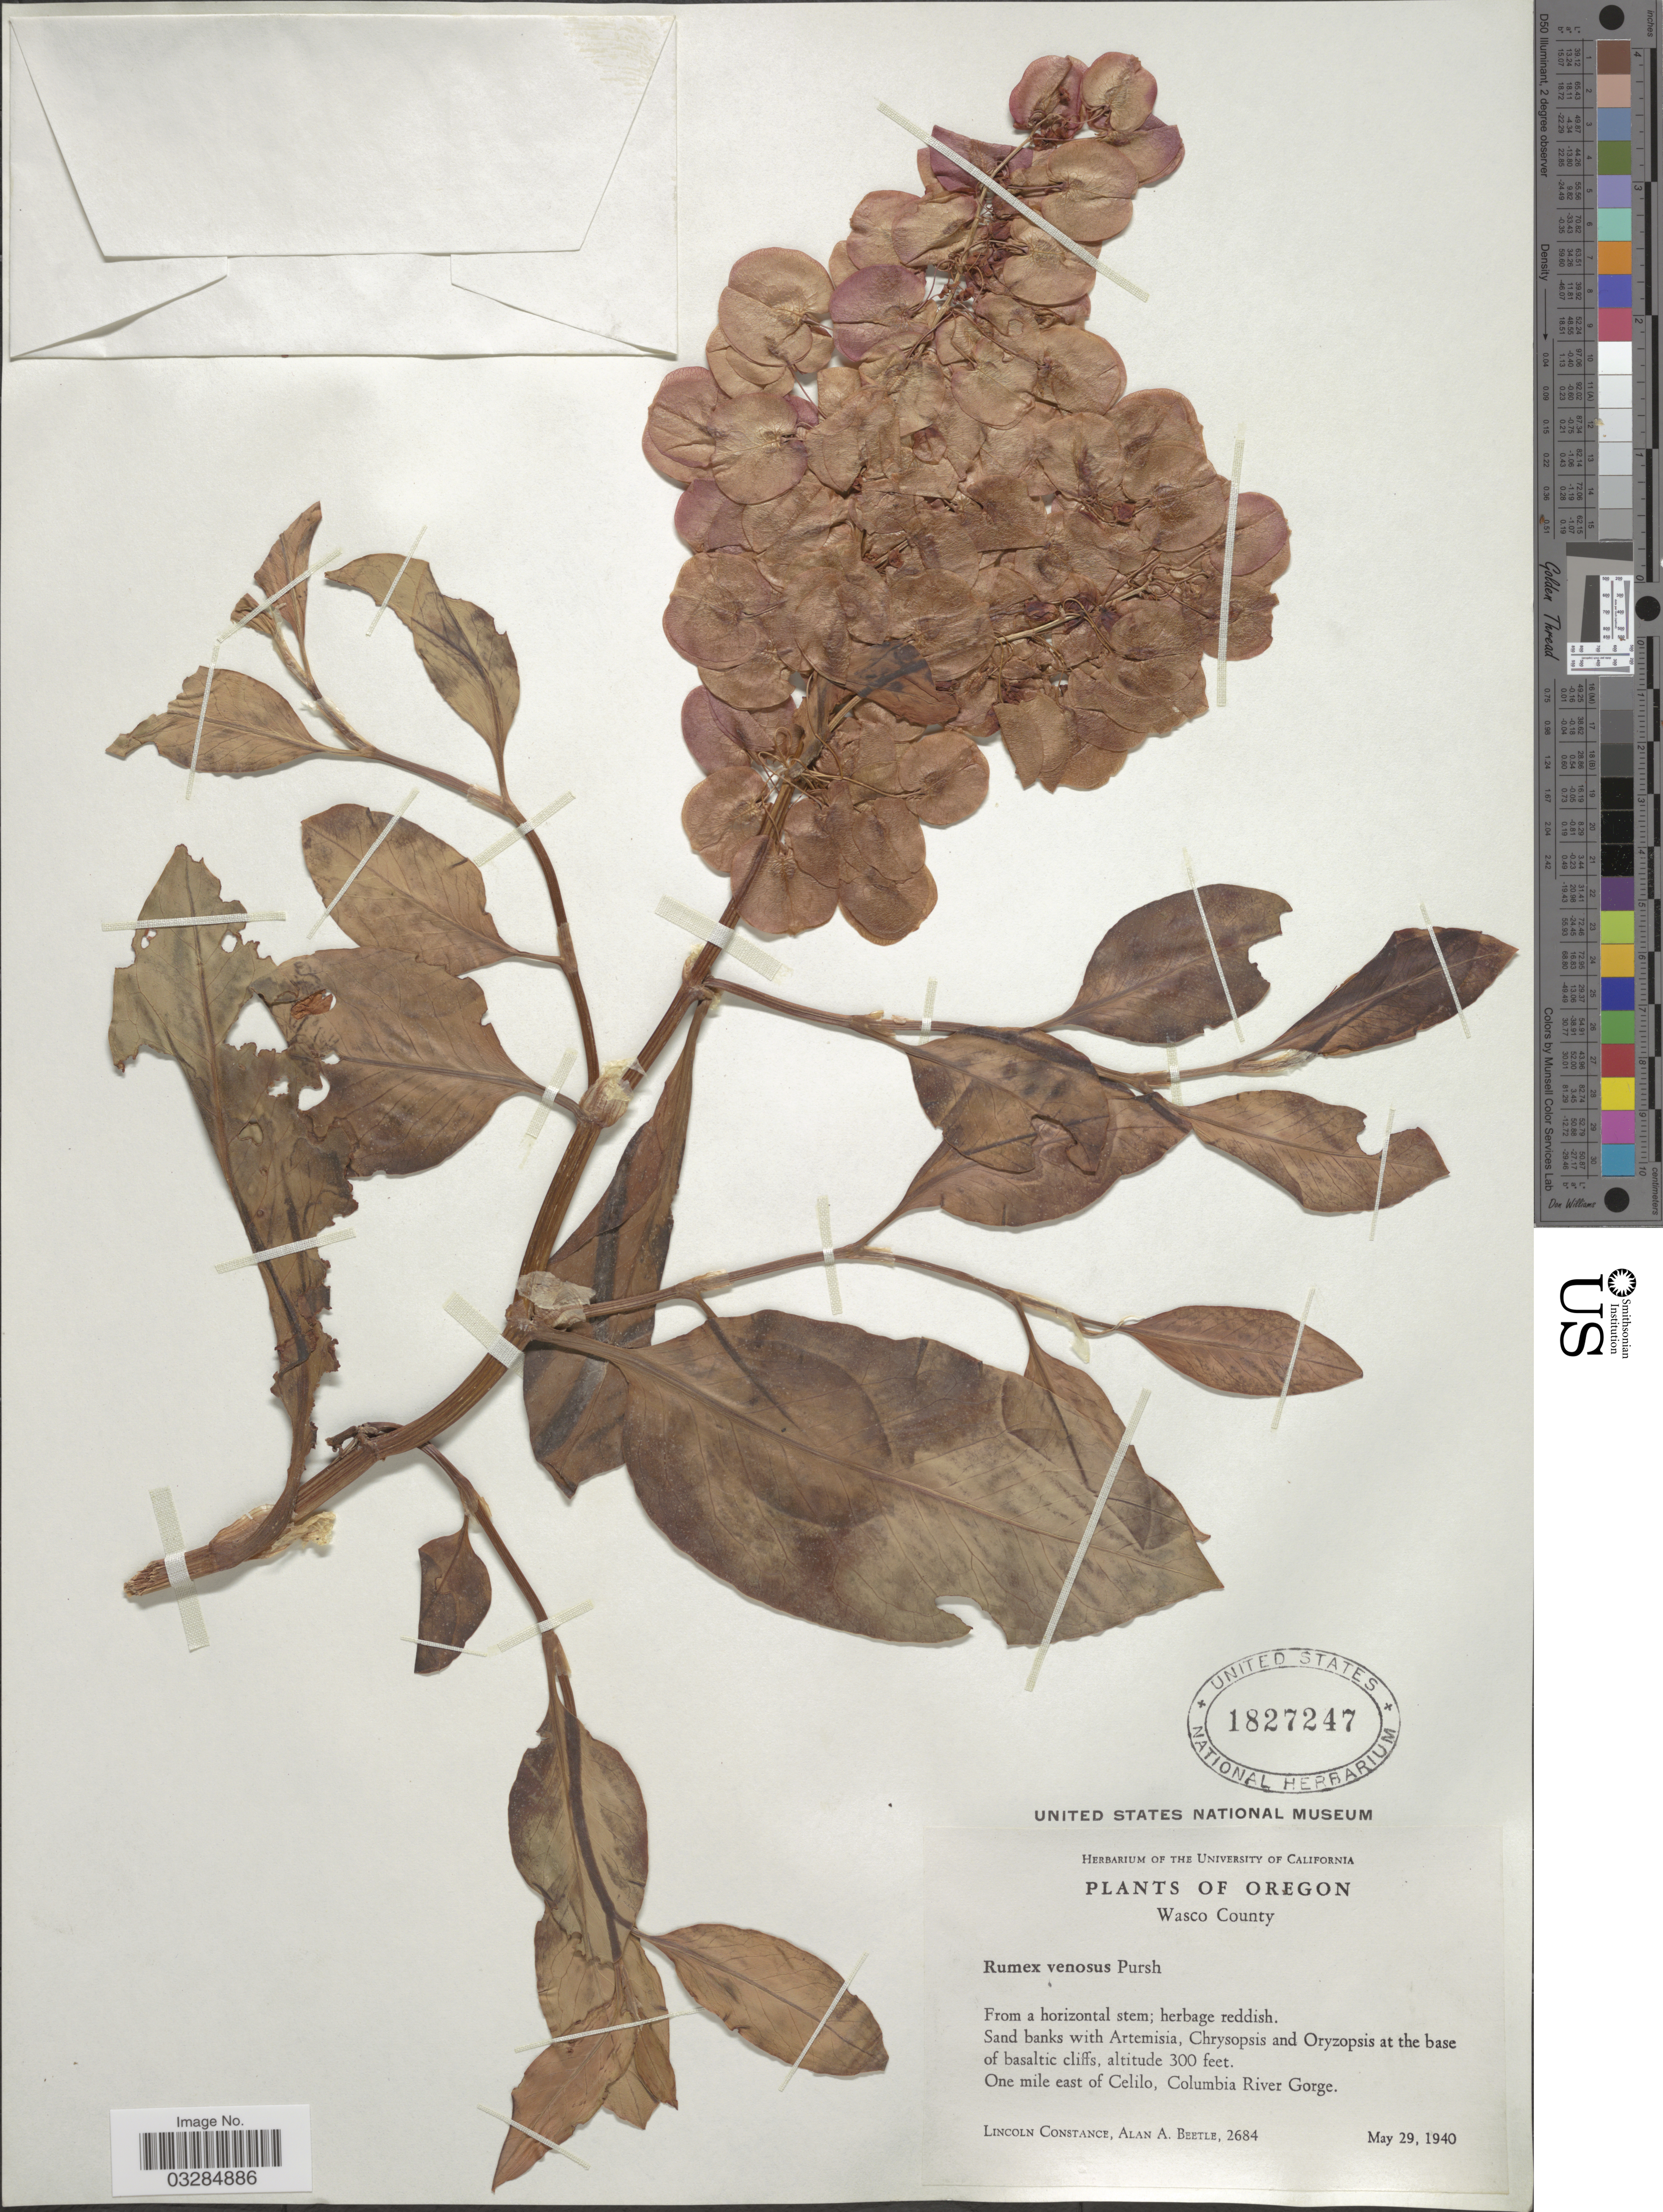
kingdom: Plantae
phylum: Tracheophyta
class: Magnoliopsida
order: Caryophyllales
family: Polygonaceae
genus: Rumex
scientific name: Rumex venosus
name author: Pursh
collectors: L. Constance & A. A. Beetle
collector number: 2684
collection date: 1940-05-29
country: United States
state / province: Oregon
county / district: Wasco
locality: Wasco County. One mile east of Celilo, Columbia River Gorge.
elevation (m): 91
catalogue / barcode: US 1827247